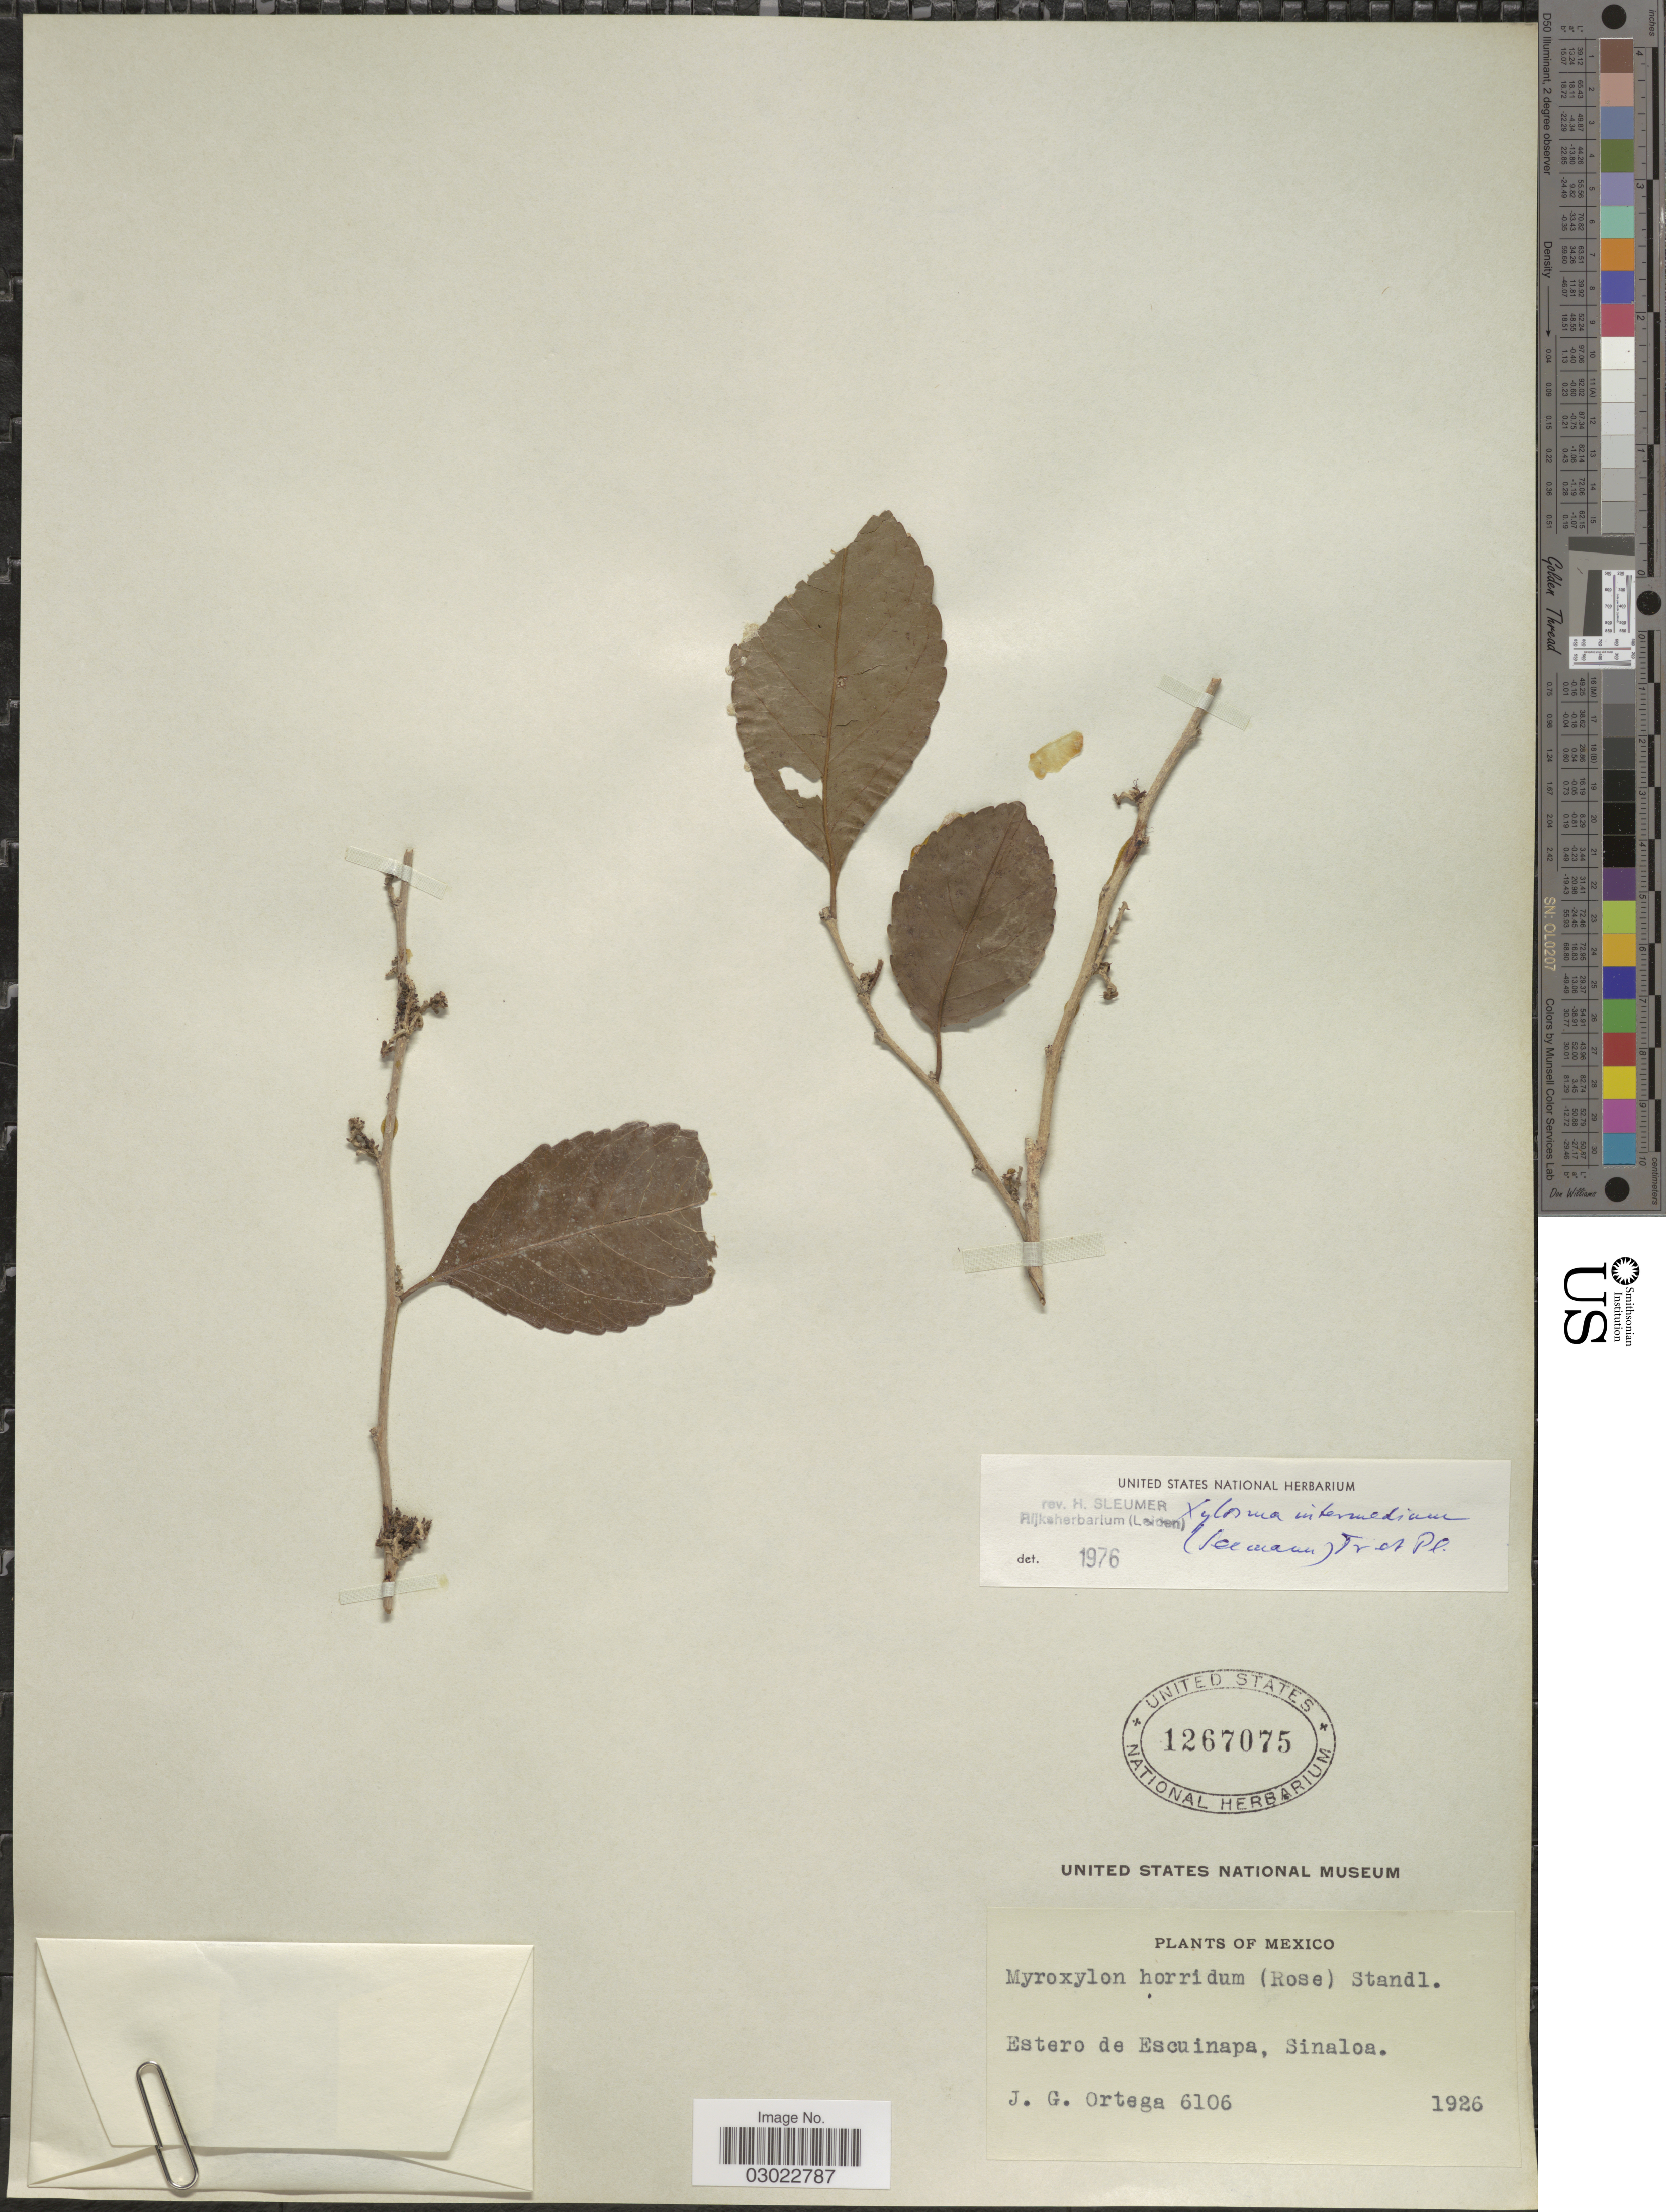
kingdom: Plantae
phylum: Tracheophyta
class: Magnoliopsida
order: Malpighiales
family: Salicaceae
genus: Xylosma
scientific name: Xylosma horrida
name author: Rose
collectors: J. Ortega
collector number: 6106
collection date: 1926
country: Mexico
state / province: Sinaloa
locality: Estero de Escuinapa.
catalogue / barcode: US 1267075